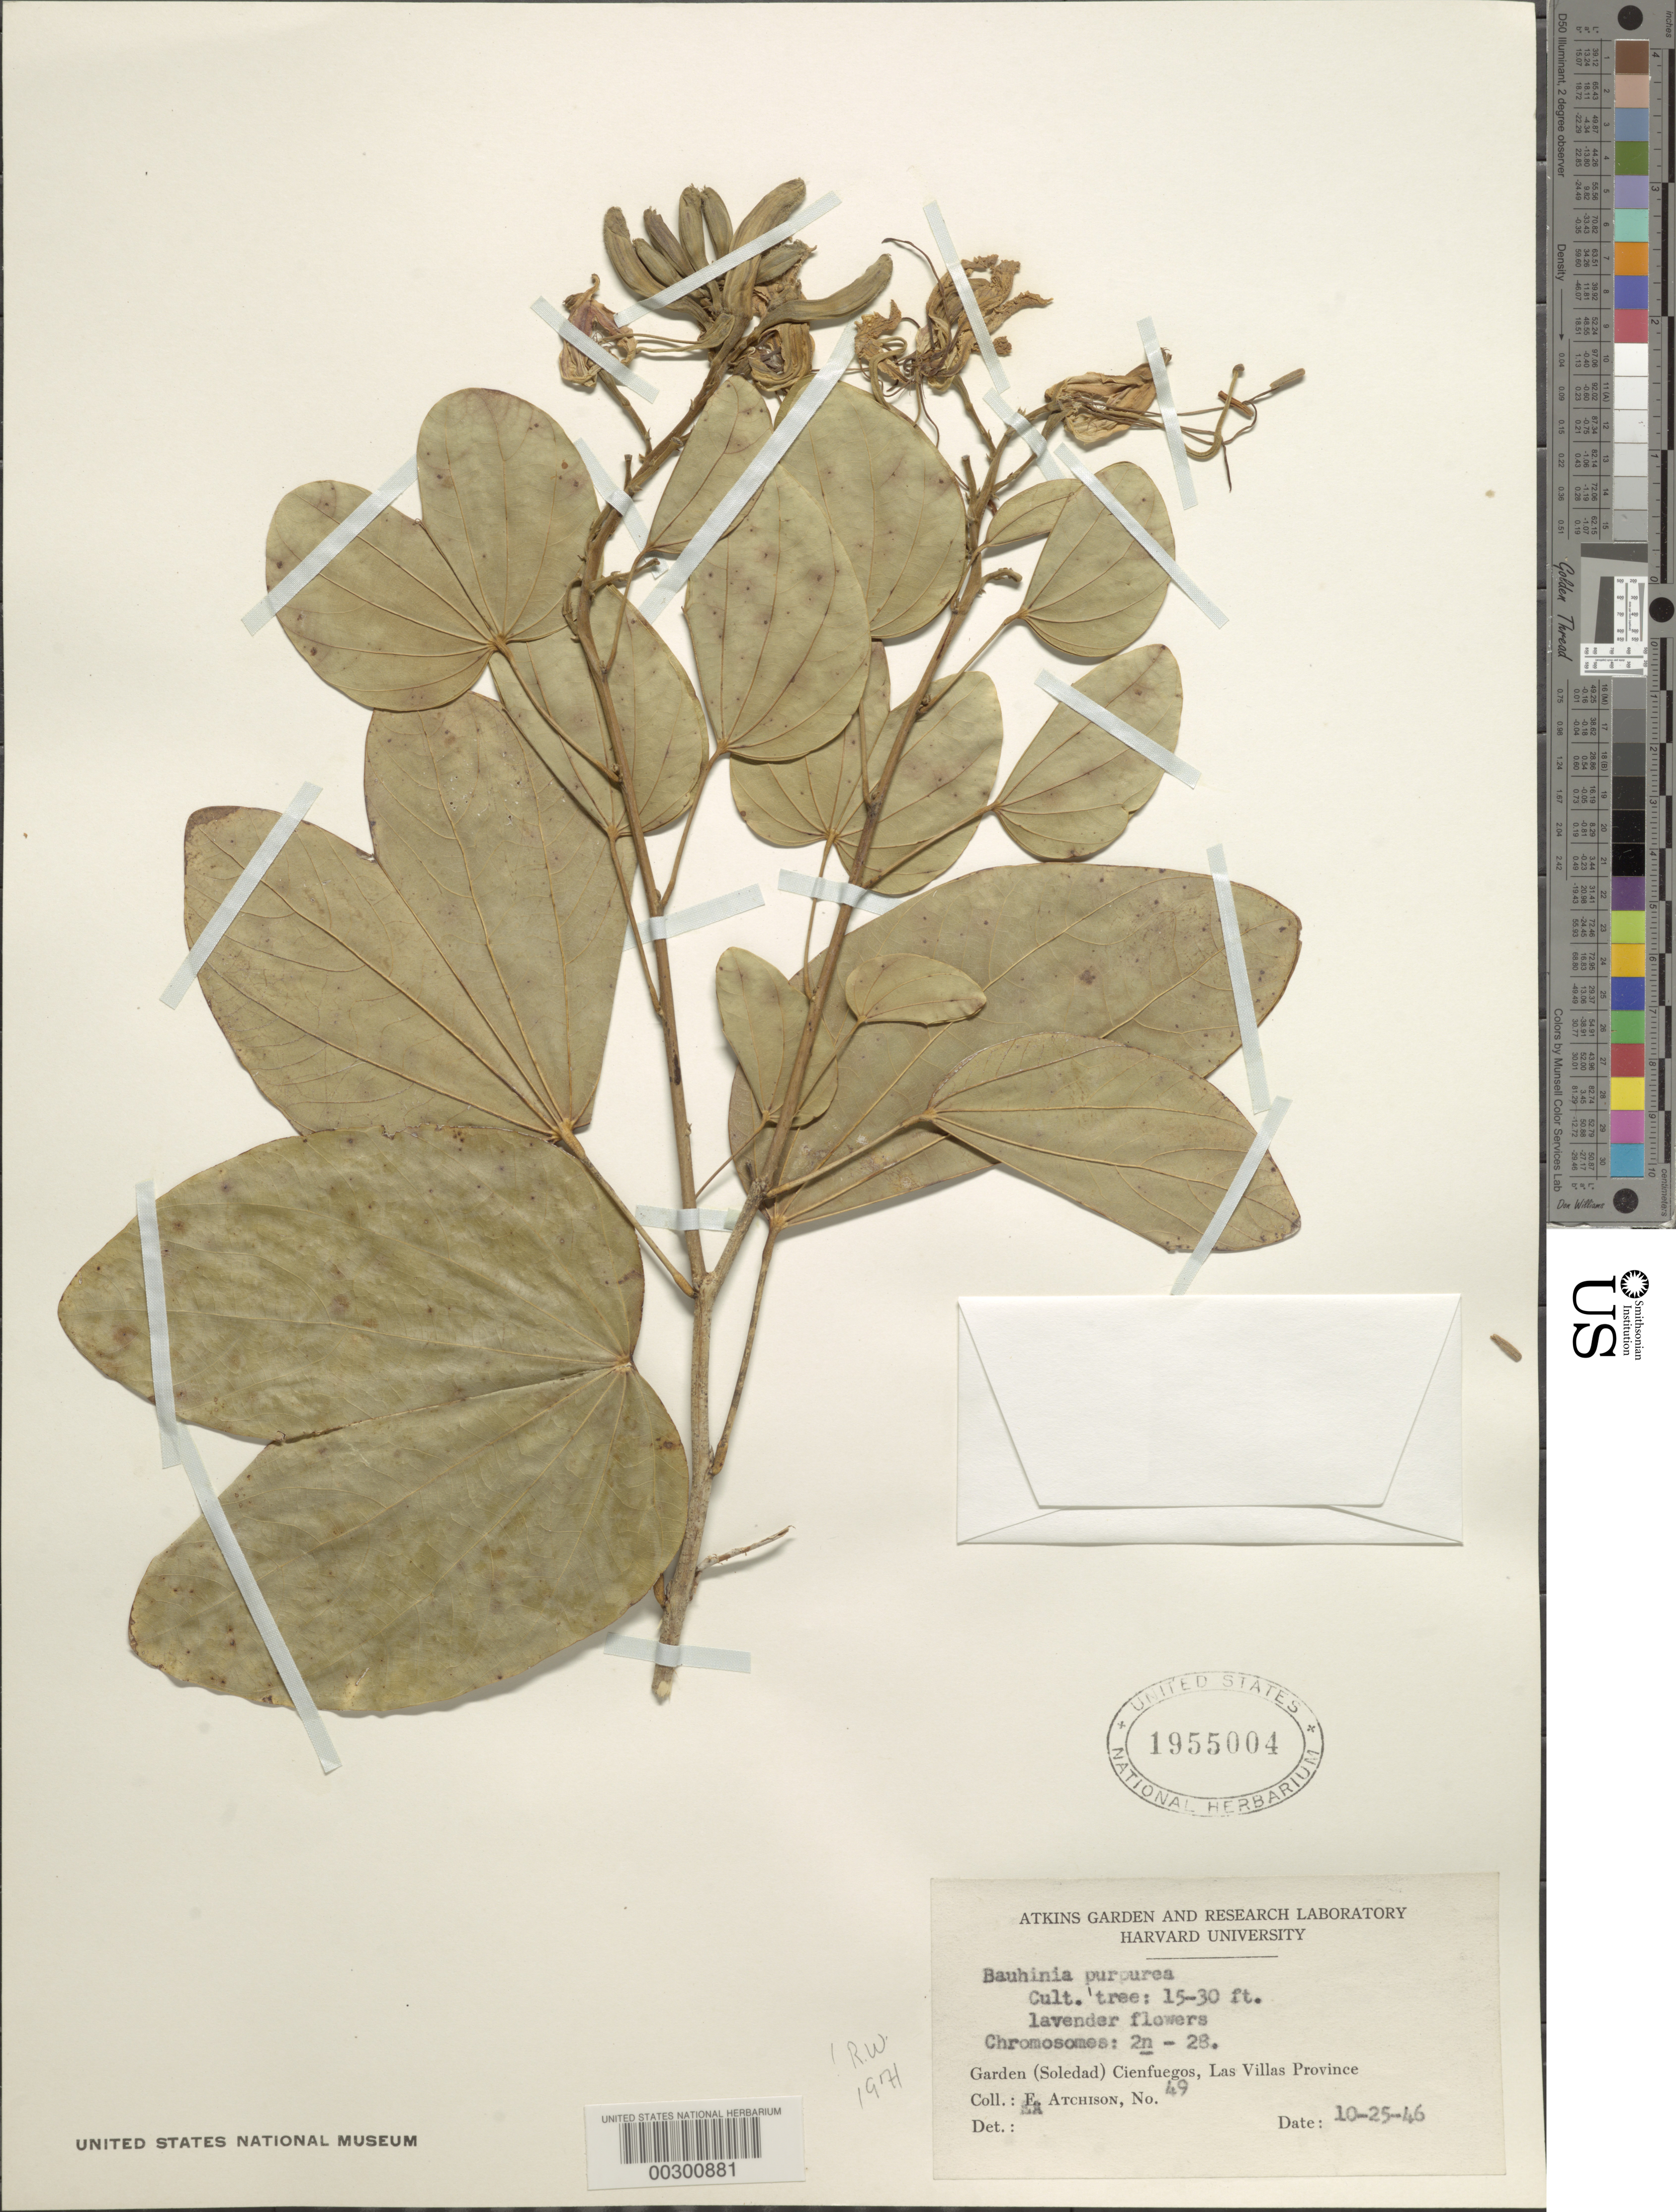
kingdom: Plantae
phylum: Tracheophyta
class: Magnoliopsida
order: Fabales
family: Fabaceae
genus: Bauhinia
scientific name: Bauhinia purpurea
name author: L.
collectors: E. Atchison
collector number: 49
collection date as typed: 25 Oct 1946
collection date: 1946-10-25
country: Cuba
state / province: Las Villas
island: Greater Antilles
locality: Garden, soledad, cienfuegos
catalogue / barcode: US 1955004